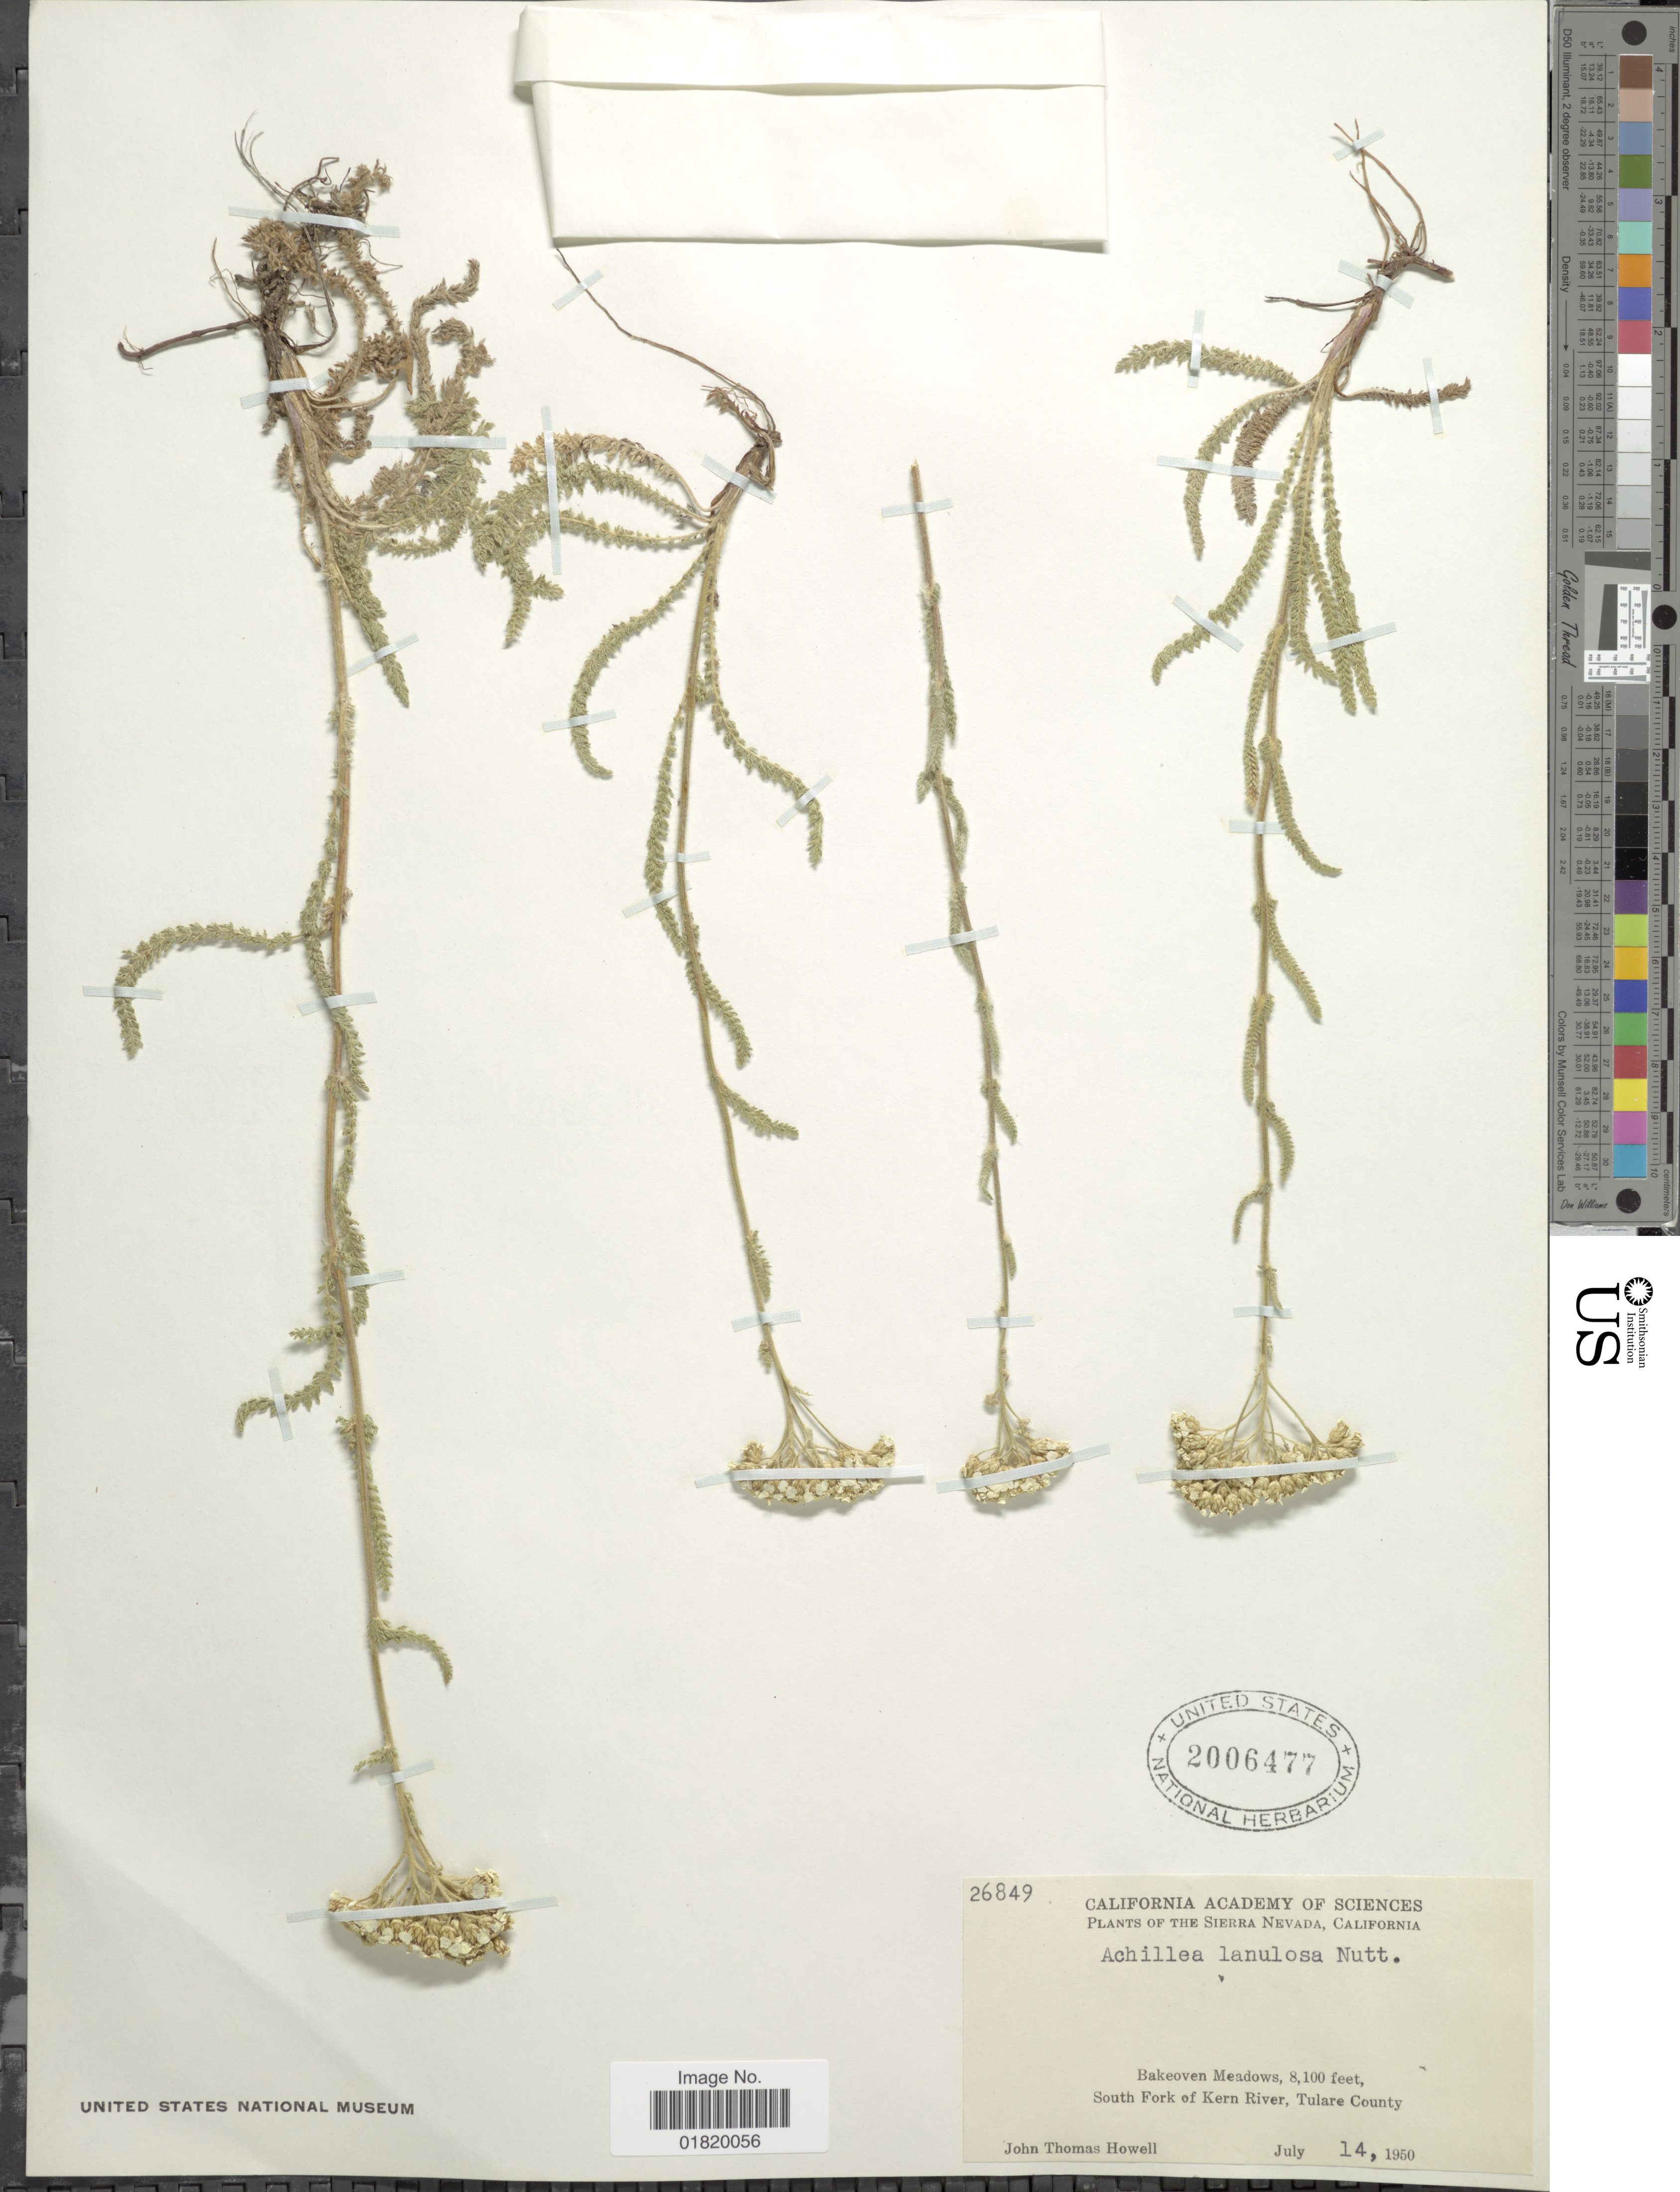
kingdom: Plantae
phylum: Tracheophyta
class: Magnoliopsida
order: Asterales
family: Asteraceae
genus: Achillea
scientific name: Achillea lanulosa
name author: Nutt.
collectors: J. T. Howell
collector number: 26849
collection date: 1950-07-14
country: United States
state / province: California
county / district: Tulare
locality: Sierra Nevada. Bakeoven Meadows, South Fork of Kern River, Tulare County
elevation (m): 2469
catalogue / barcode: US 2006477